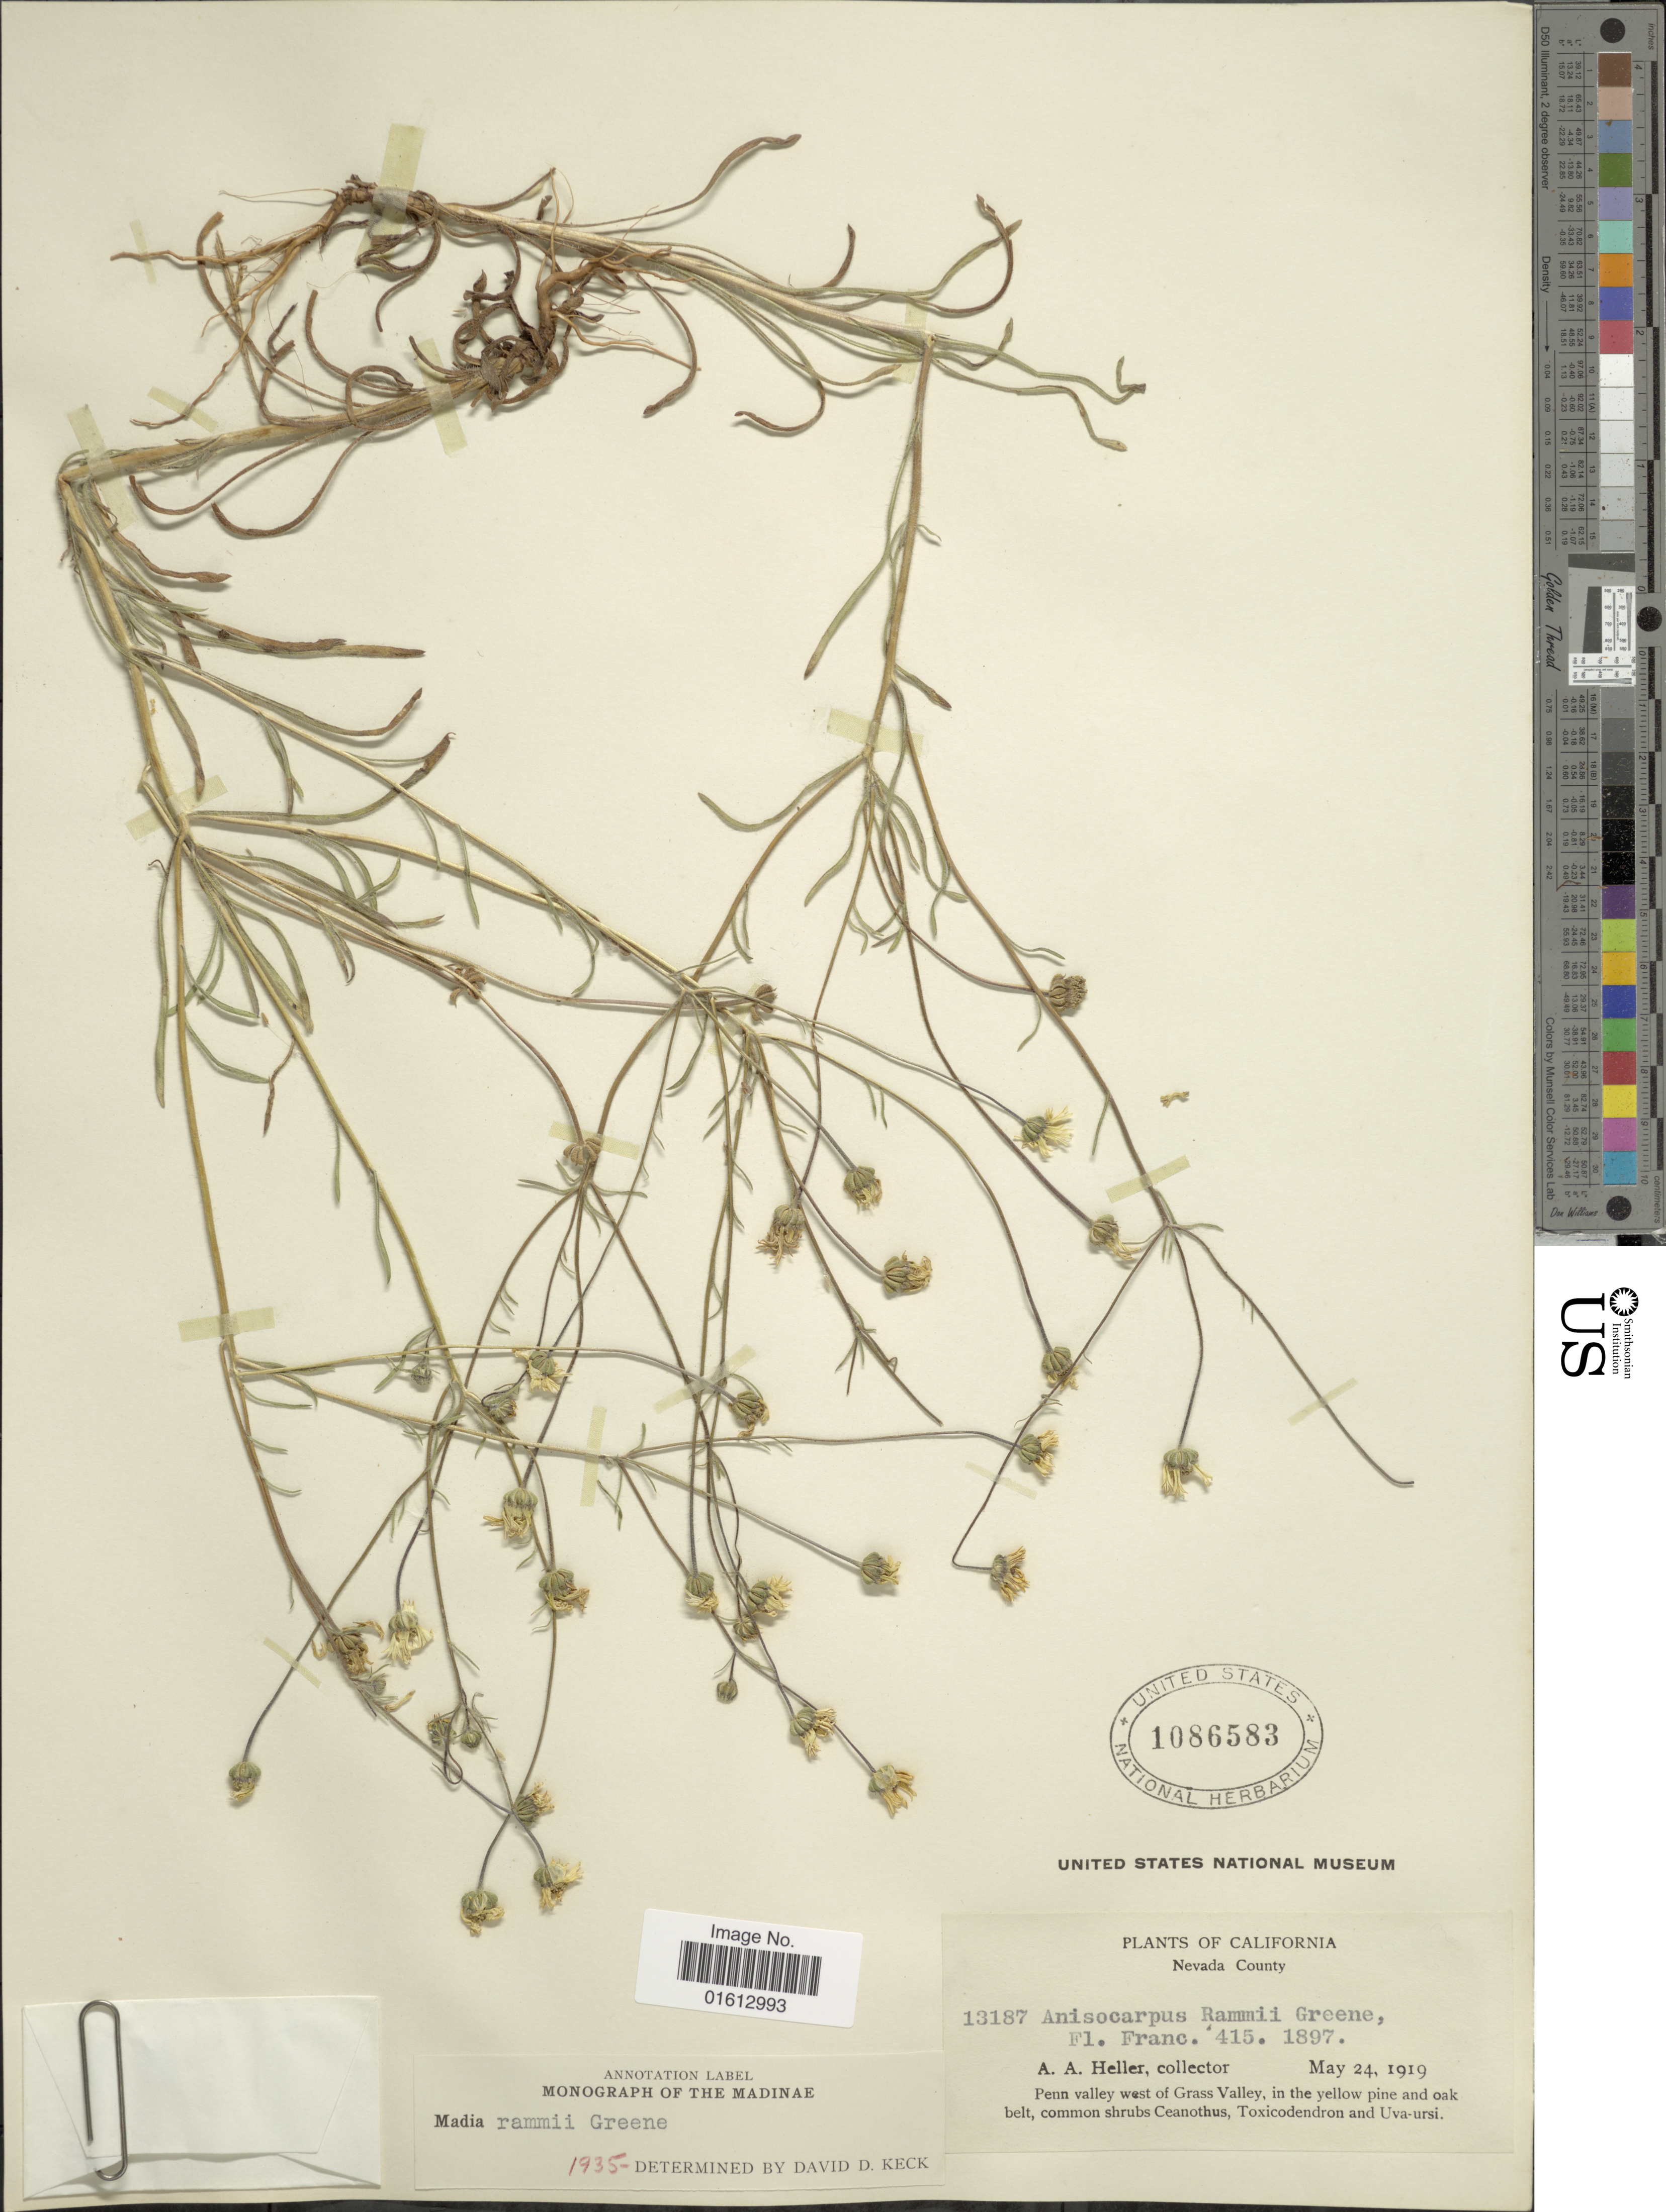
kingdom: Plantae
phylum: Tracheophyta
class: Magnoliopsida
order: Asterales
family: Asteraceae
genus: Madia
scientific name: Madia rammii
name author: Greene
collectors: A. A. Heller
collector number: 13187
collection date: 1919-05-24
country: United States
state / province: California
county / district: Nevada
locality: California, Nevada County, Penn valley west of Grass Valley, in the yellow pine and oak belt.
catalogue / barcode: US 1086583